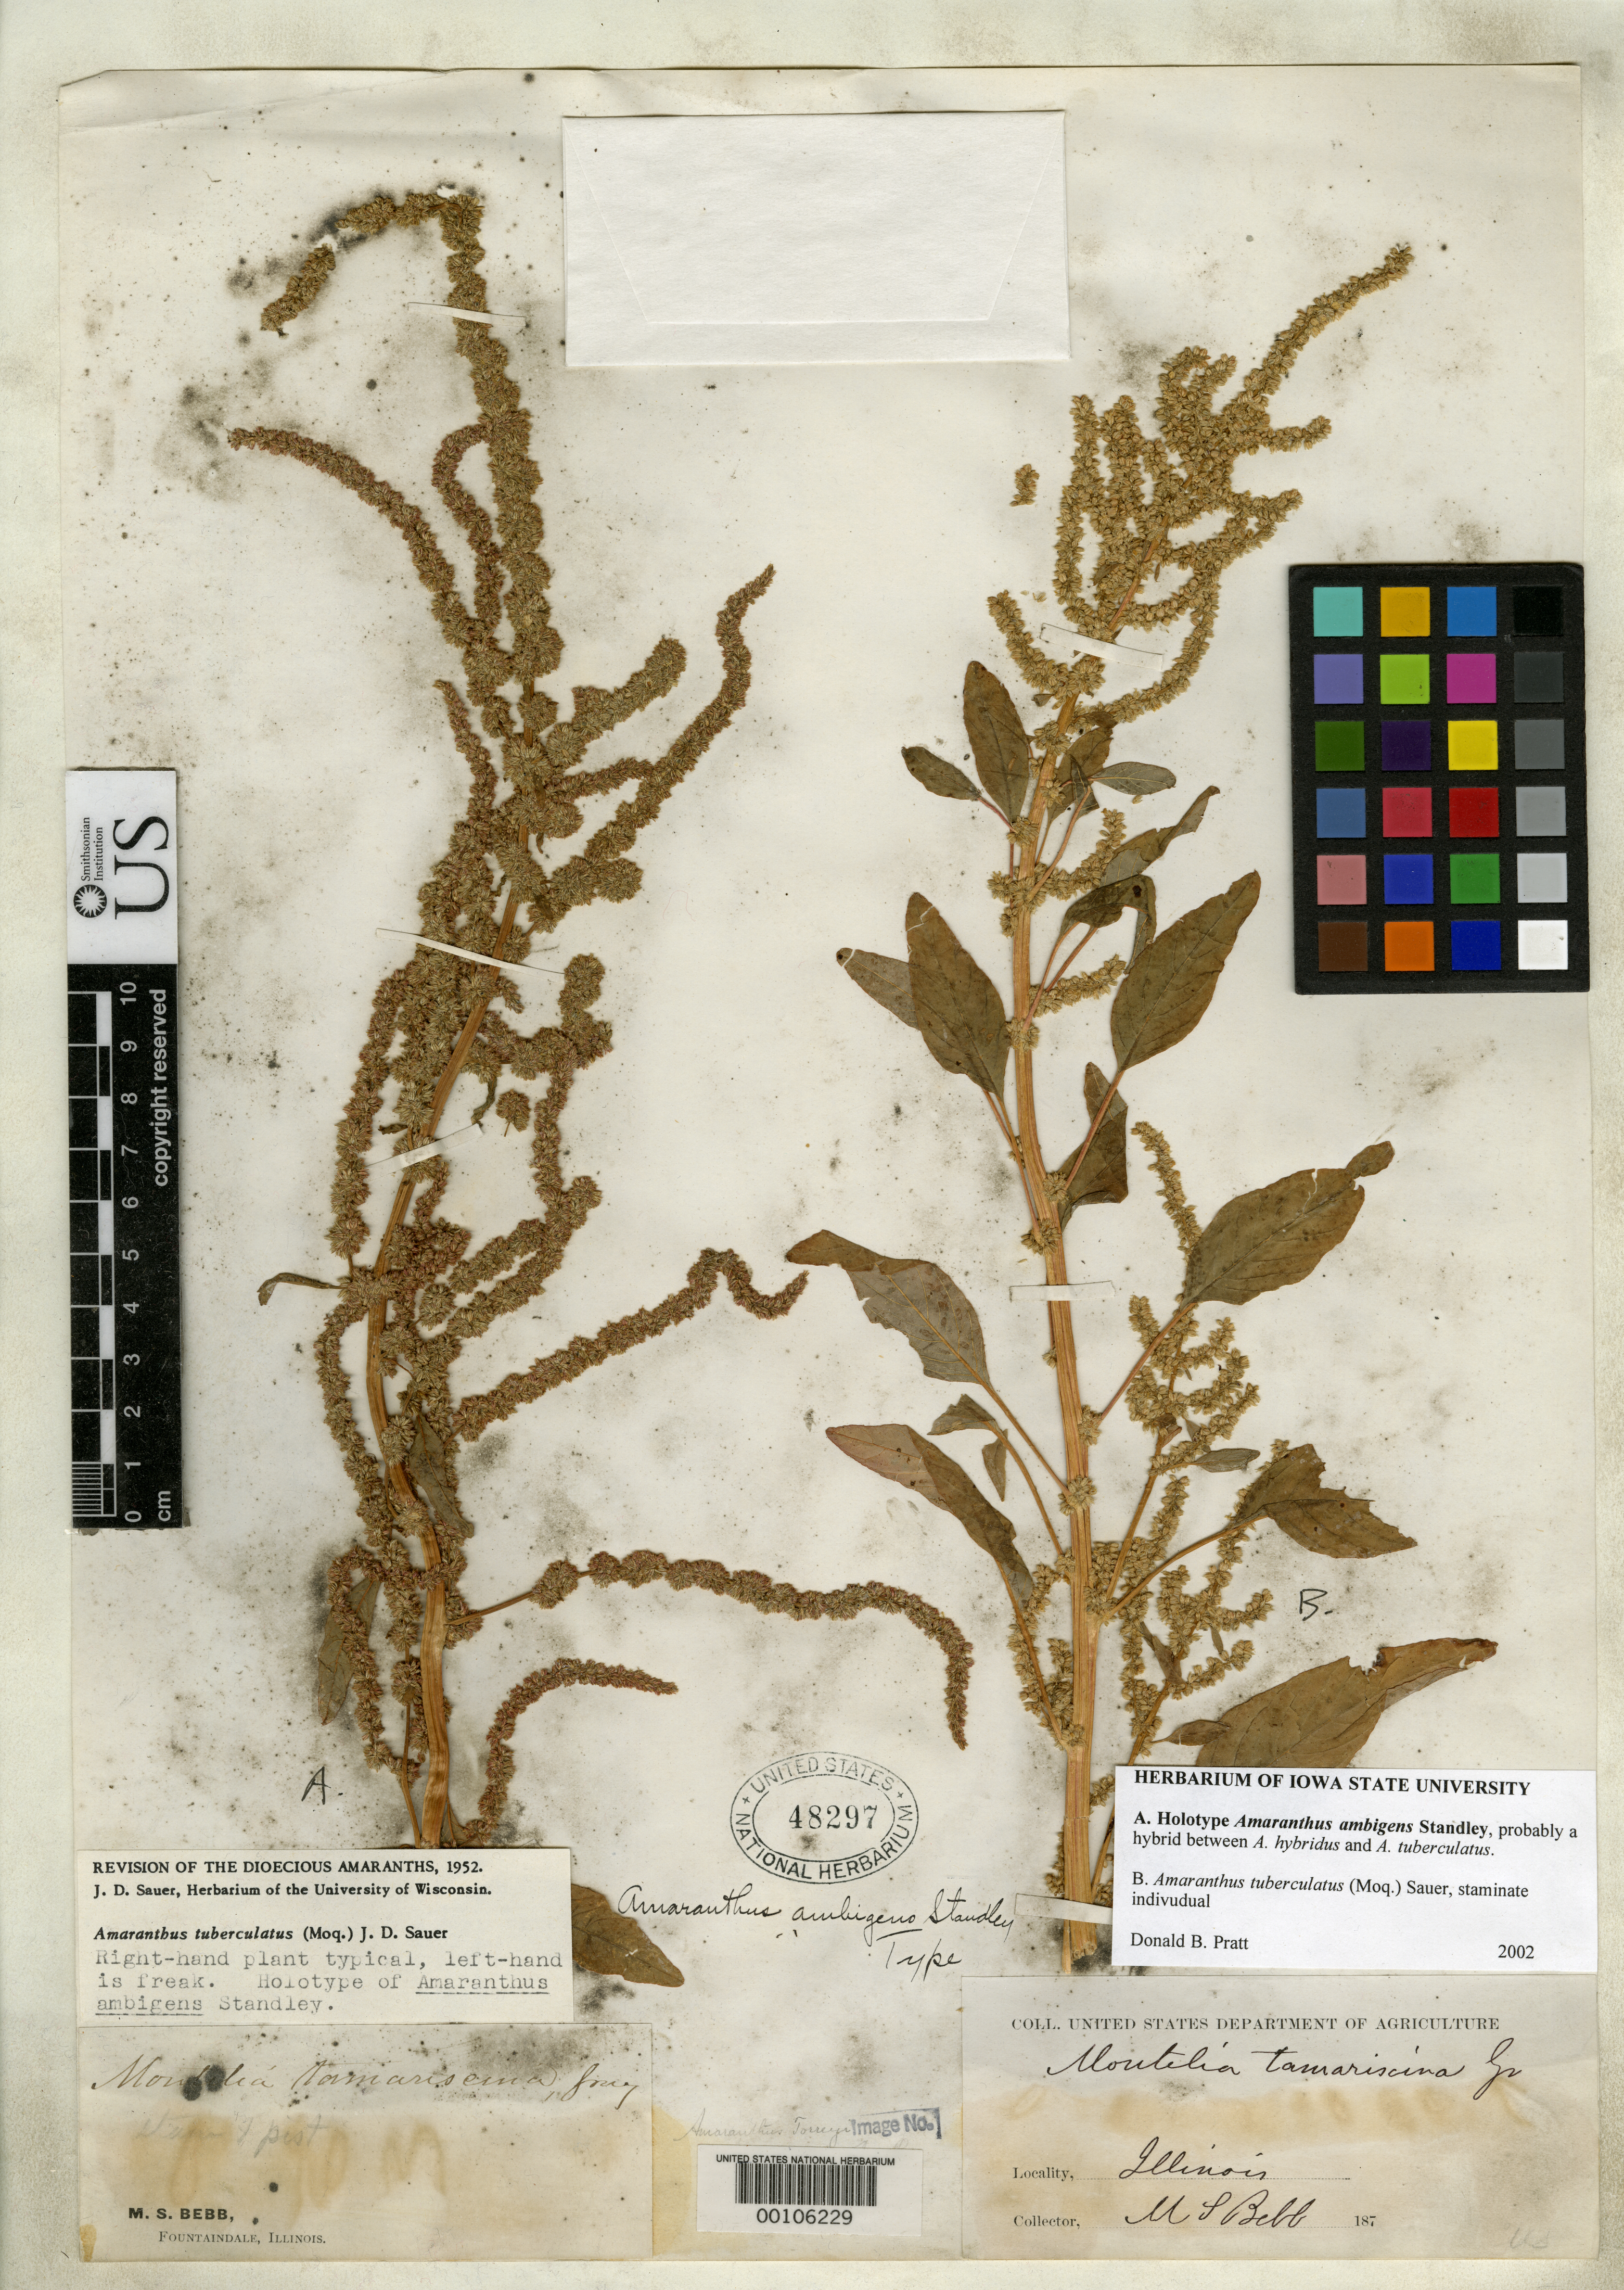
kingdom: Plantae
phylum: Tracheophyta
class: Magnoliopsida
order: Caryophyllales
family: Amaranthaceae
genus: Amaranthus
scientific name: Amaranthus ambigens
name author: Standl.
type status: Holotype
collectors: M. Bebb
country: United States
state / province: Illinois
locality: Near Fountaindale.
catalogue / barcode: US 48297